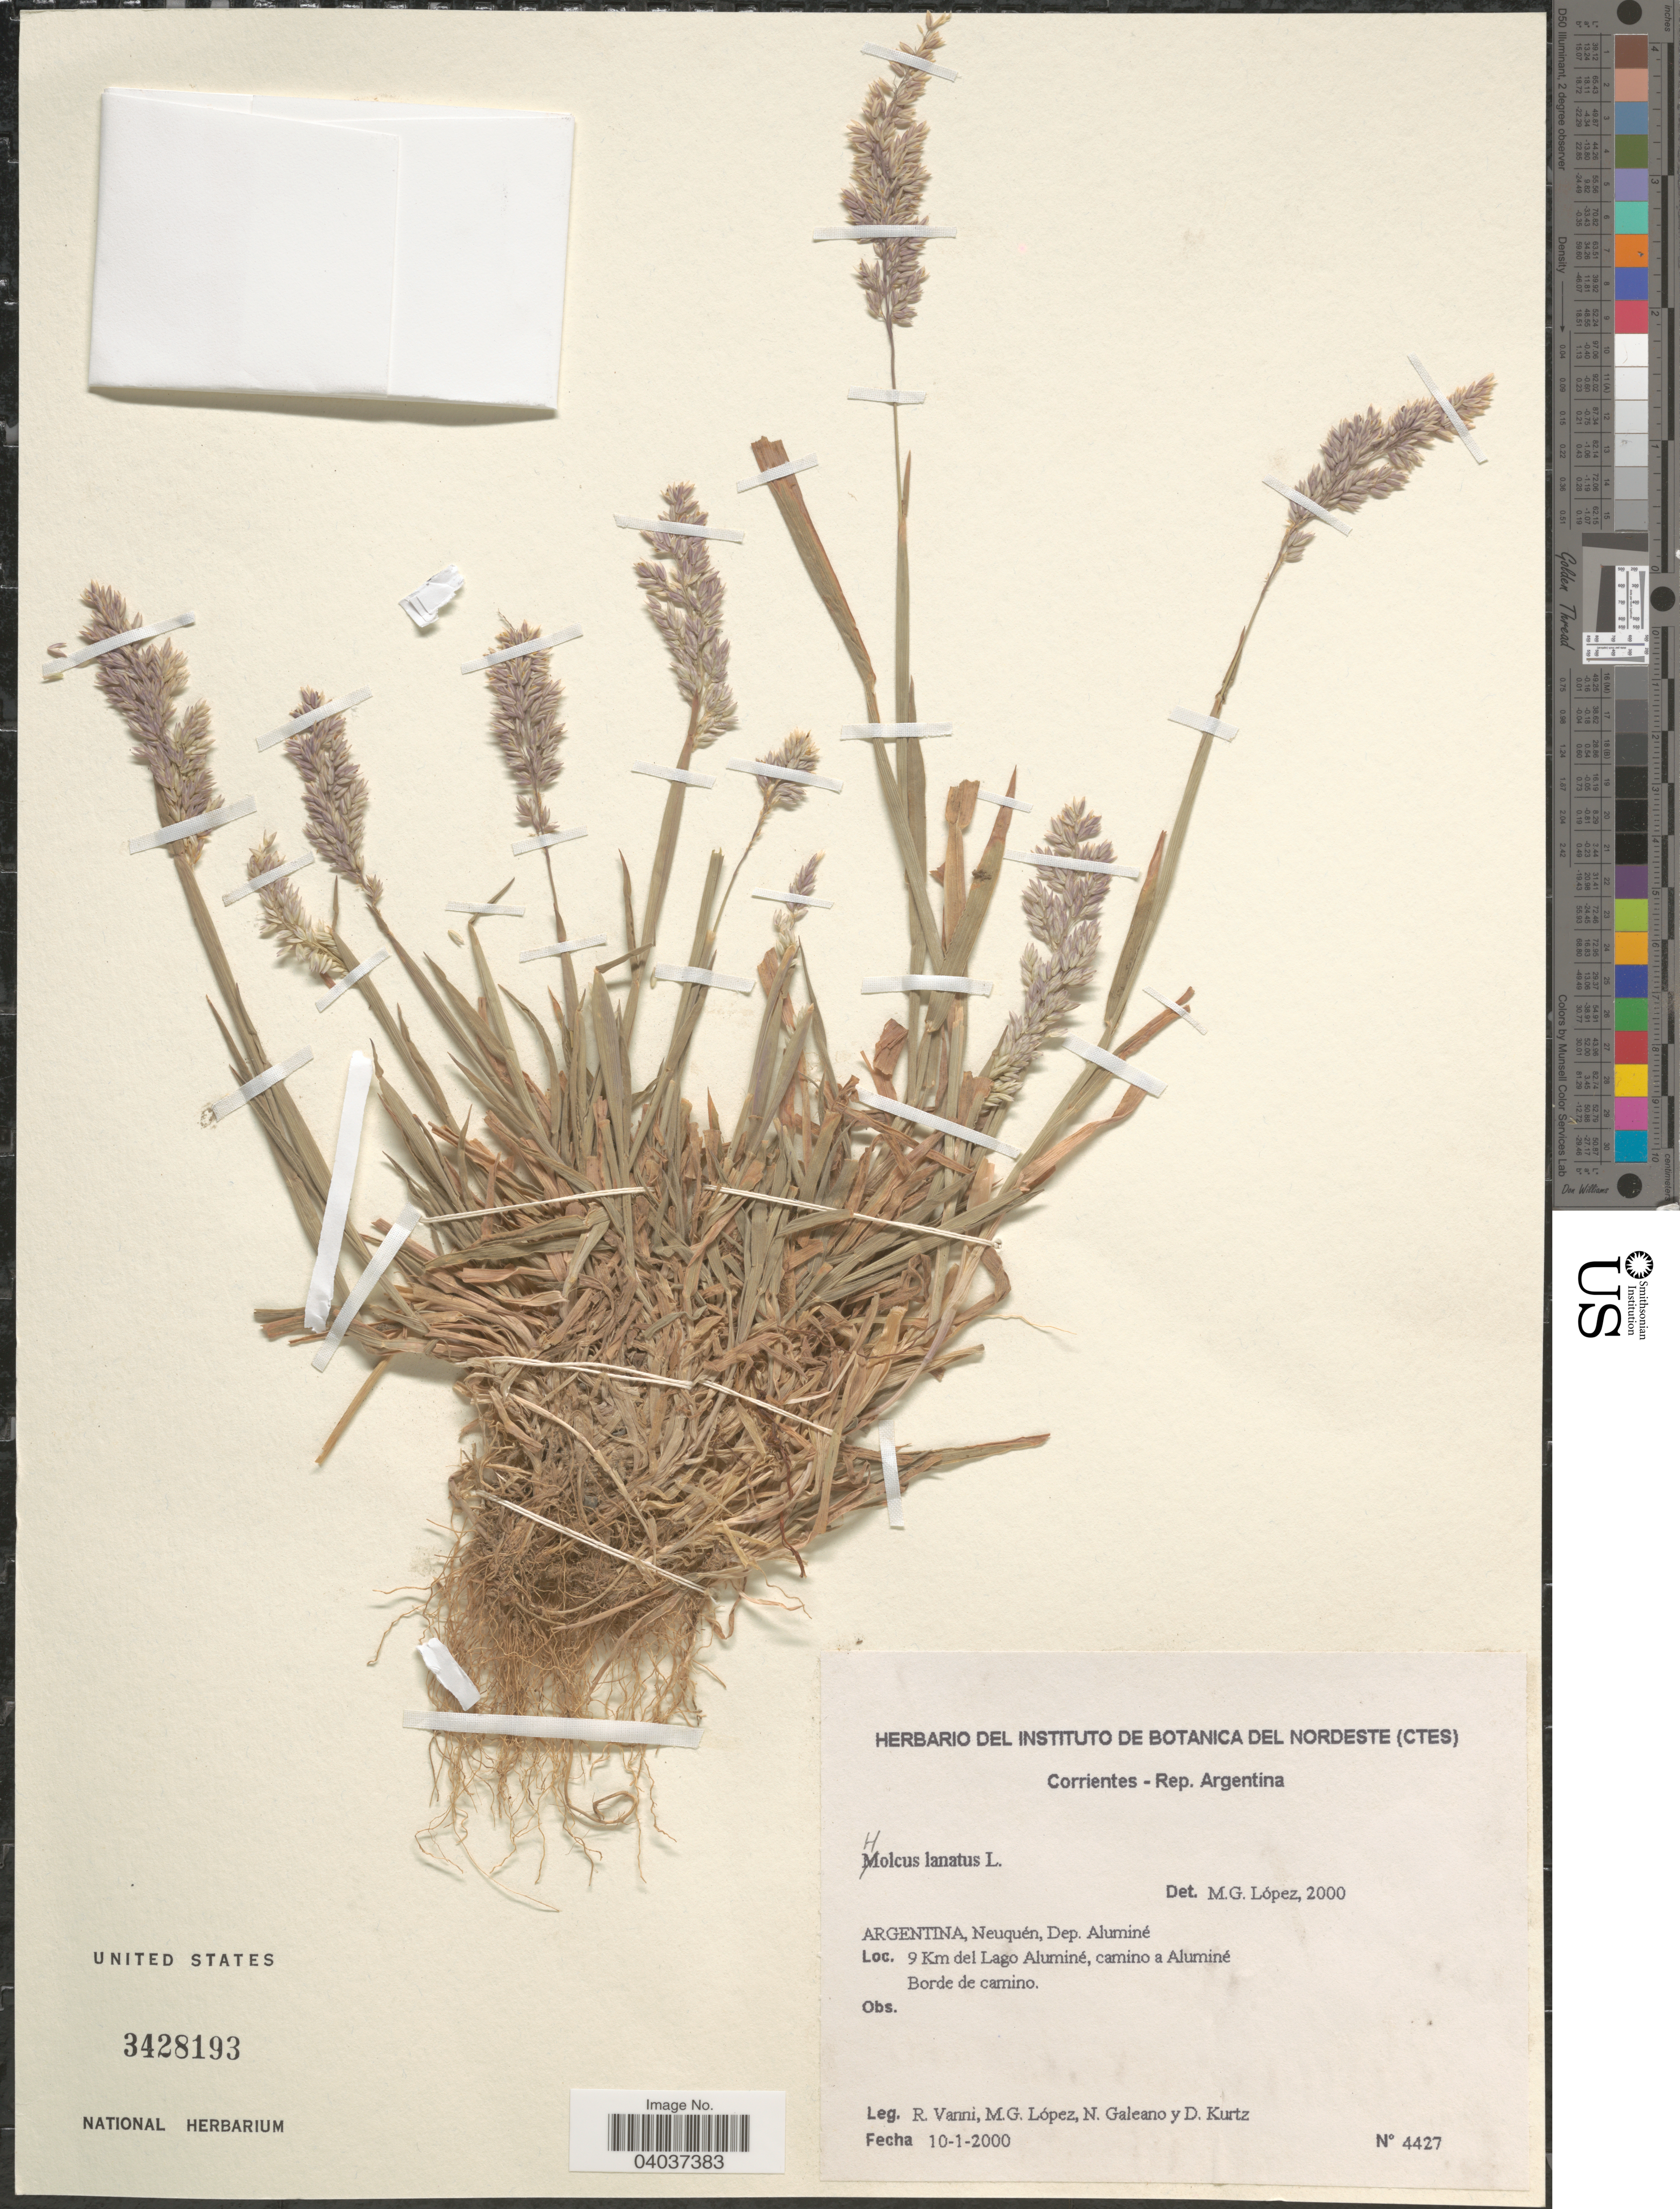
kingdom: Plantae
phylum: Tracheophyta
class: Liliopsida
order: Poales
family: Poaceae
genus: Holcus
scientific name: Holcus lanatus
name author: L.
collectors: R. Vanni, M. López, N. Galeano & D. Kurtz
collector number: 4427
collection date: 2000-01-10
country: Argentina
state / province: Neuquen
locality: Corrientes. Dep. Aluminé. 9 Km del Lago Aluminé, camino a Aluminé. Borde de camino.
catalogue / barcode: US 3428193